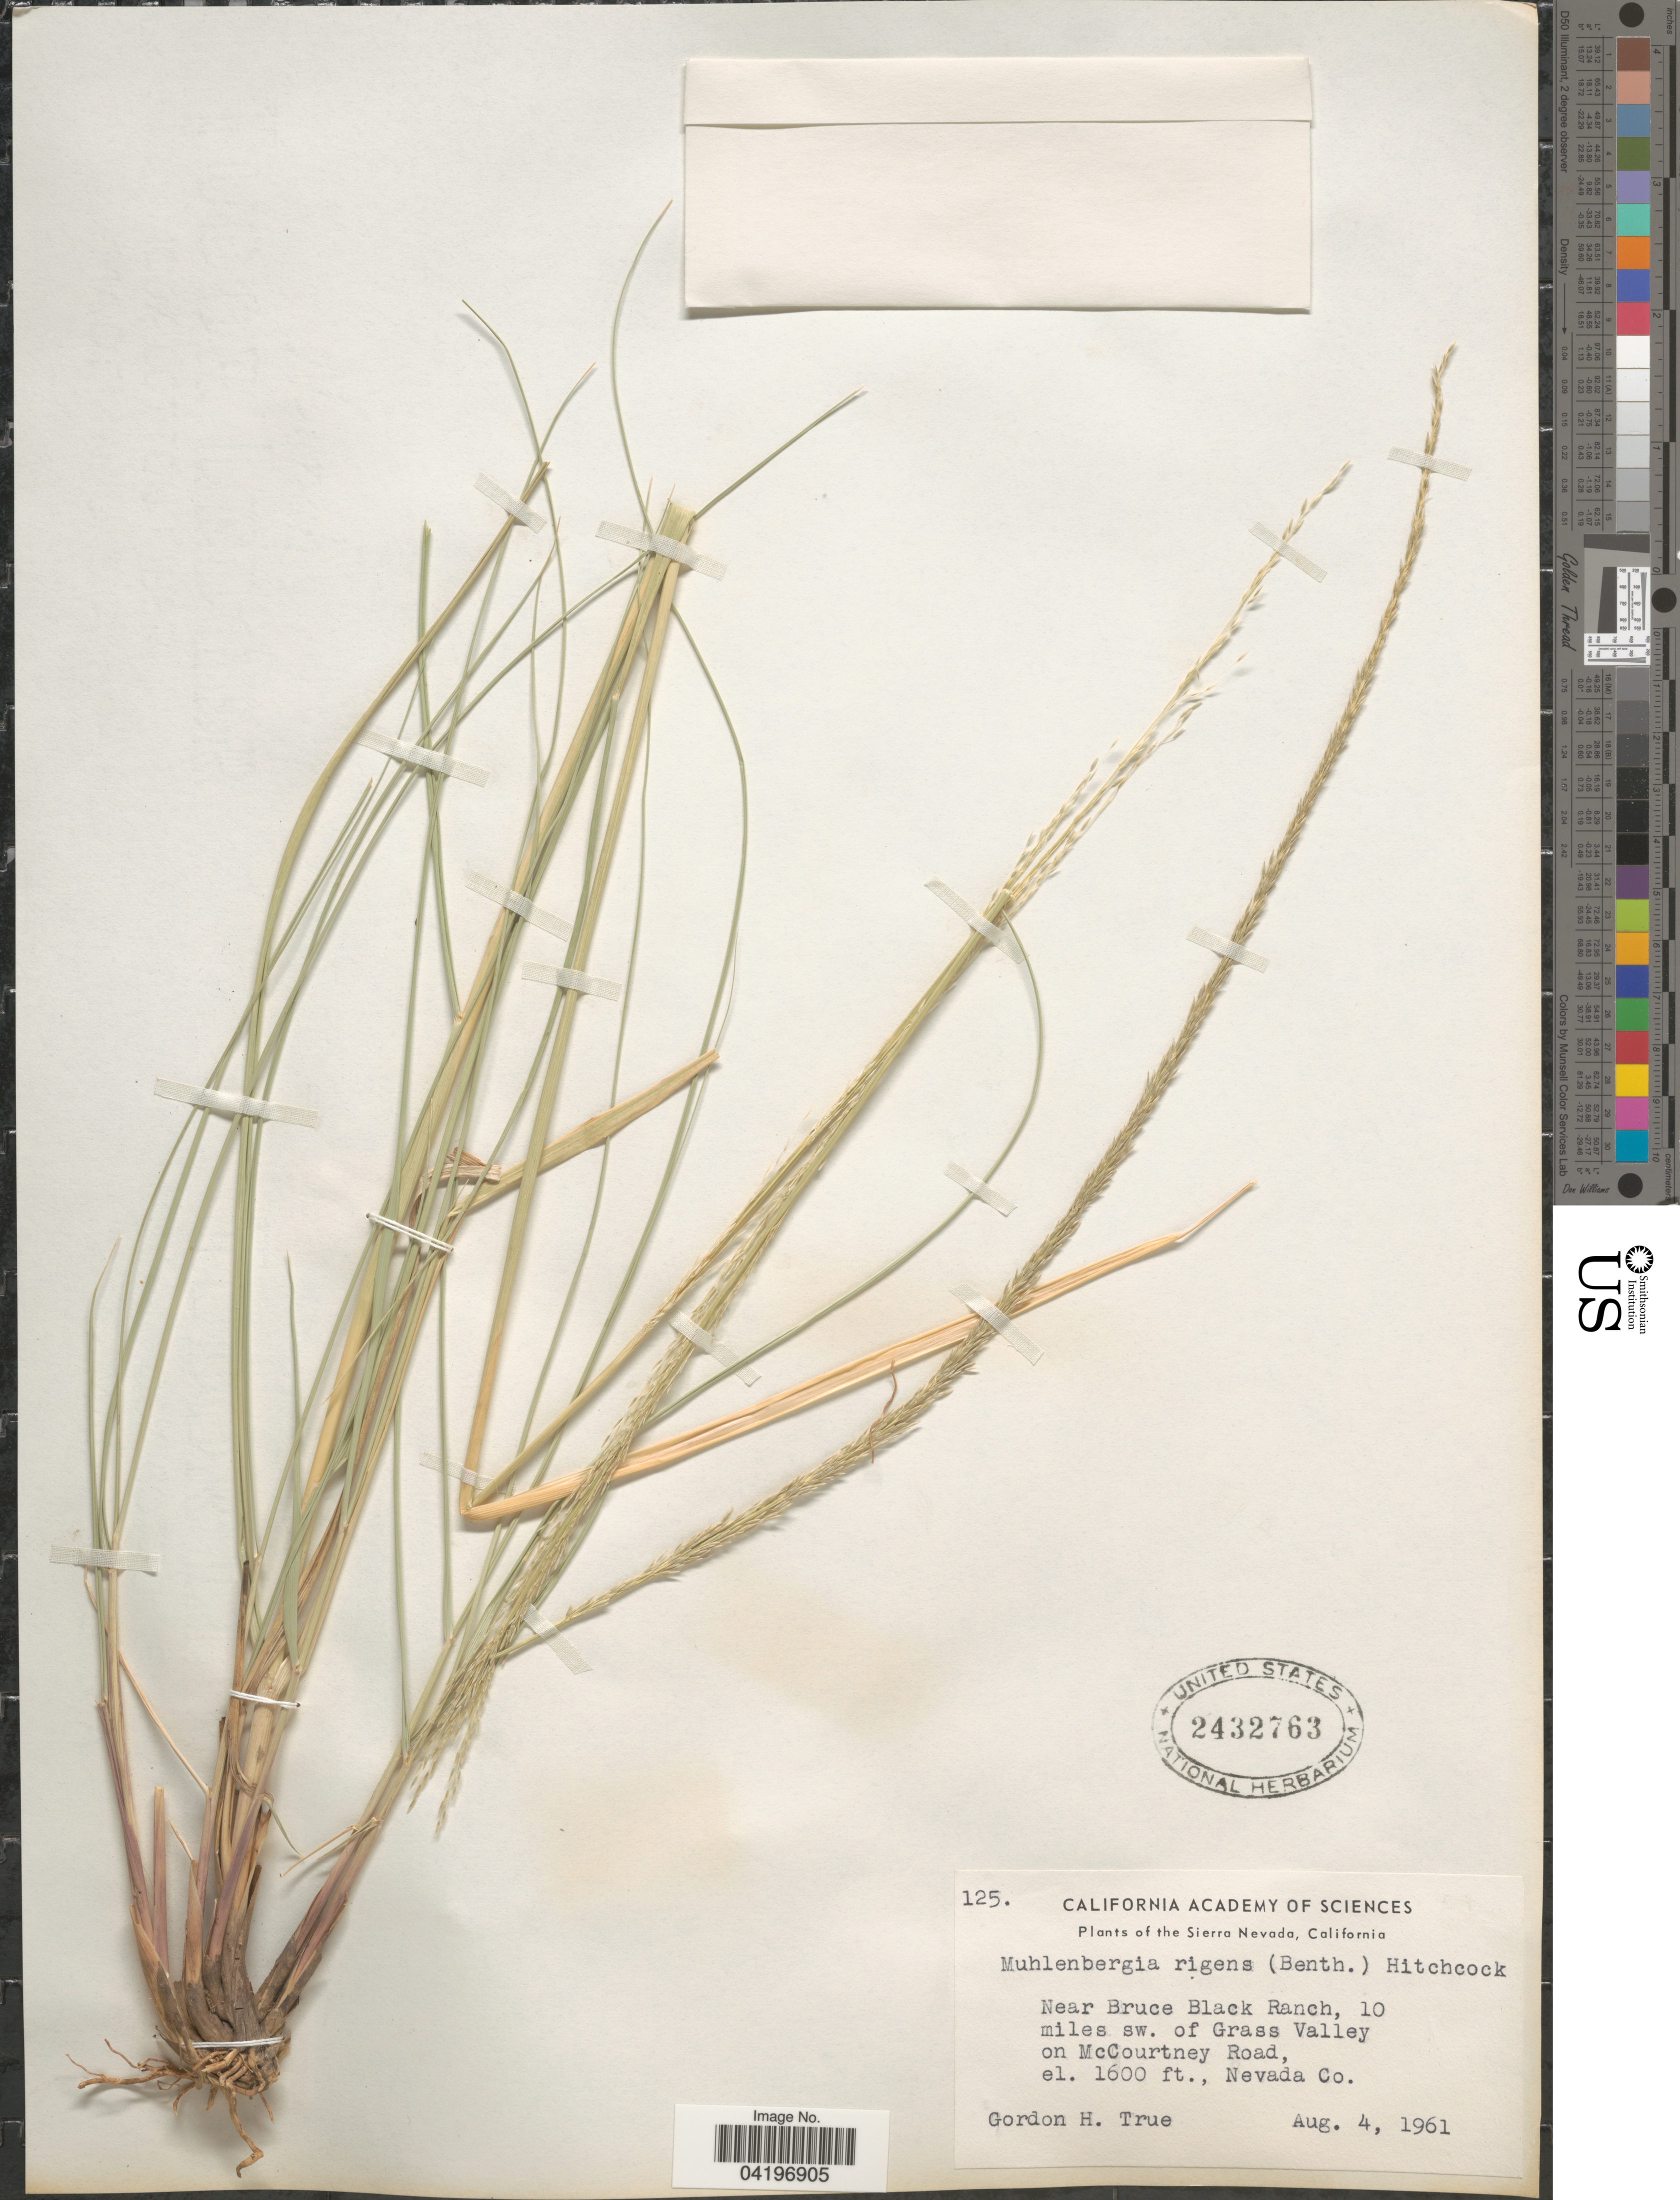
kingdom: Plantae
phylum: Tracheophyta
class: Liliopsida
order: Poales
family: Poaceae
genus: Muhlenbergia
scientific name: Muhlenbergia rigens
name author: (Benth.) Hitchc.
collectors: G. H. True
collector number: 125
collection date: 1961-08-04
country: United States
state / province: California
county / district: Nevada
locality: Sierra Nevada. Near Bruce Black Ranch, 10 miles sw. of Grass Valley on McCourtney Road, Nevada Co.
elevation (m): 488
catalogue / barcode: US 2432763